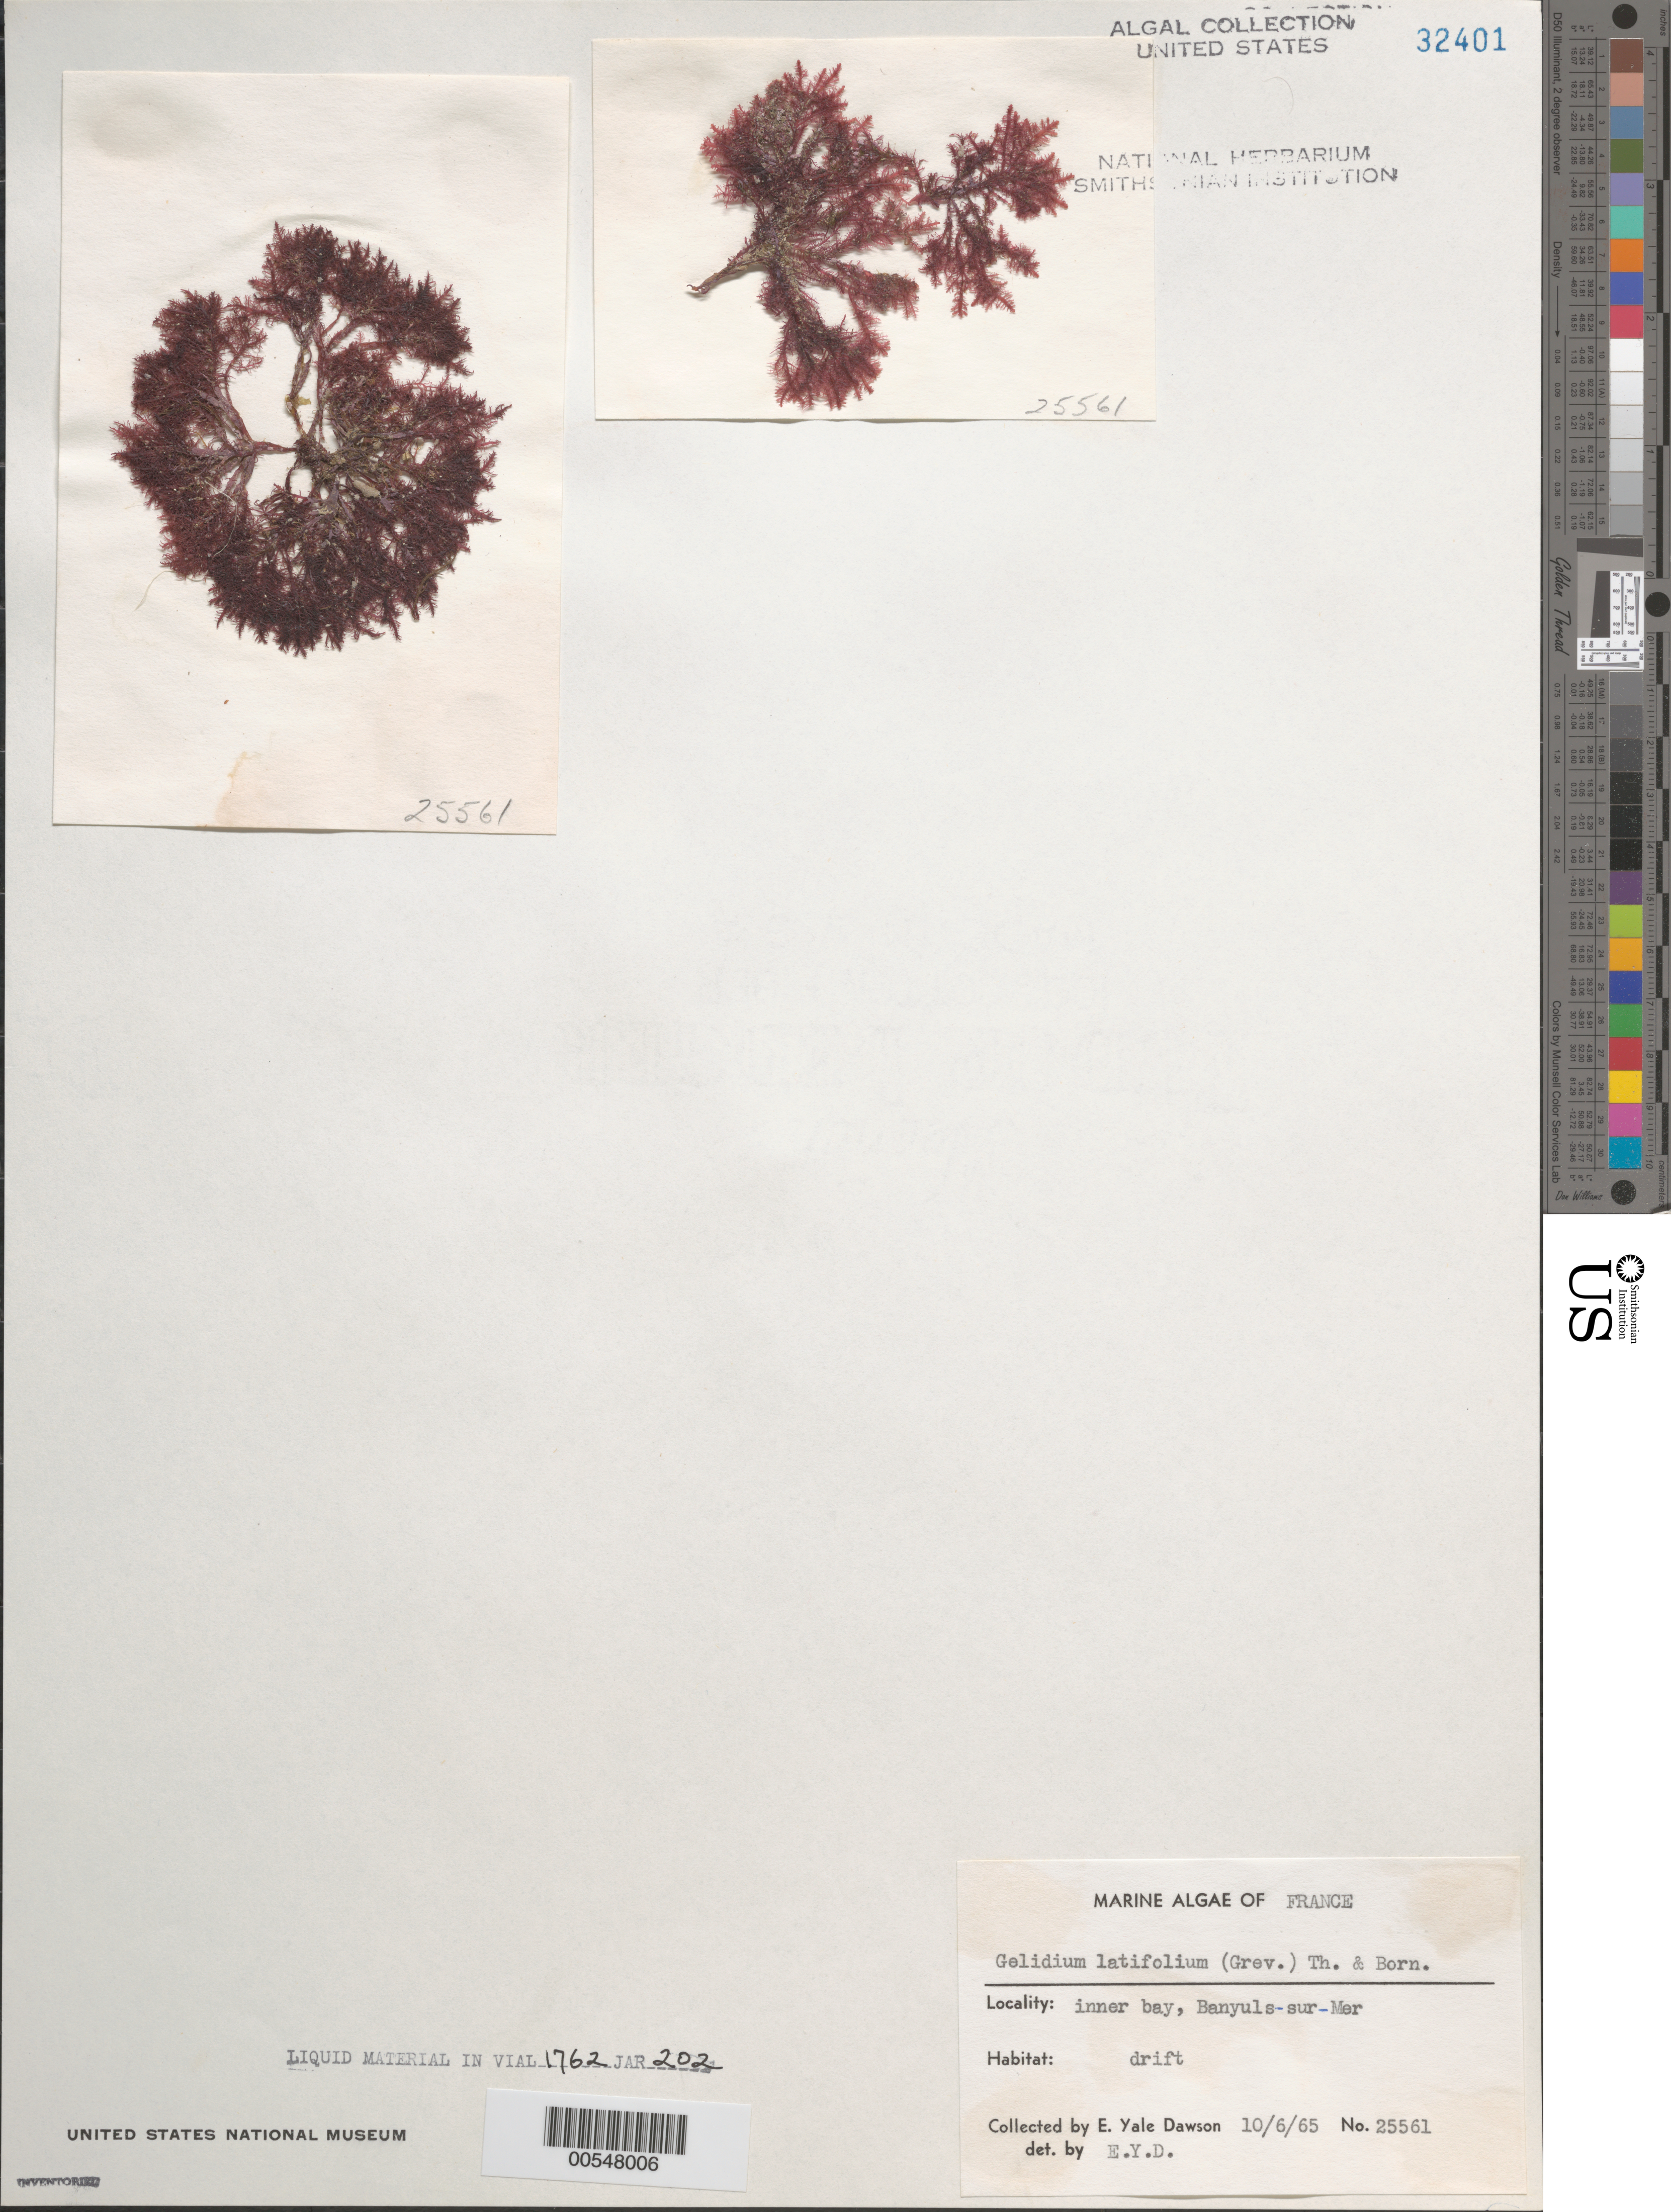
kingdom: Plantae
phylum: Rhodophyta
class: Florideophyceae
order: Gelidiales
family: Gelidiaceae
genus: Gelidium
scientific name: Gelidium spinosum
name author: (S.G. Gmel.) P.C. Silva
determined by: Algae name updating Project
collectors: E. Y. Dawson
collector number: EYD 25561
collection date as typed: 06 Oct 1965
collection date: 1965-10-06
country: France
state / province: Occitanie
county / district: Pyrénées-Orientales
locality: Banyuls-sur-Mer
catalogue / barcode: US 32401